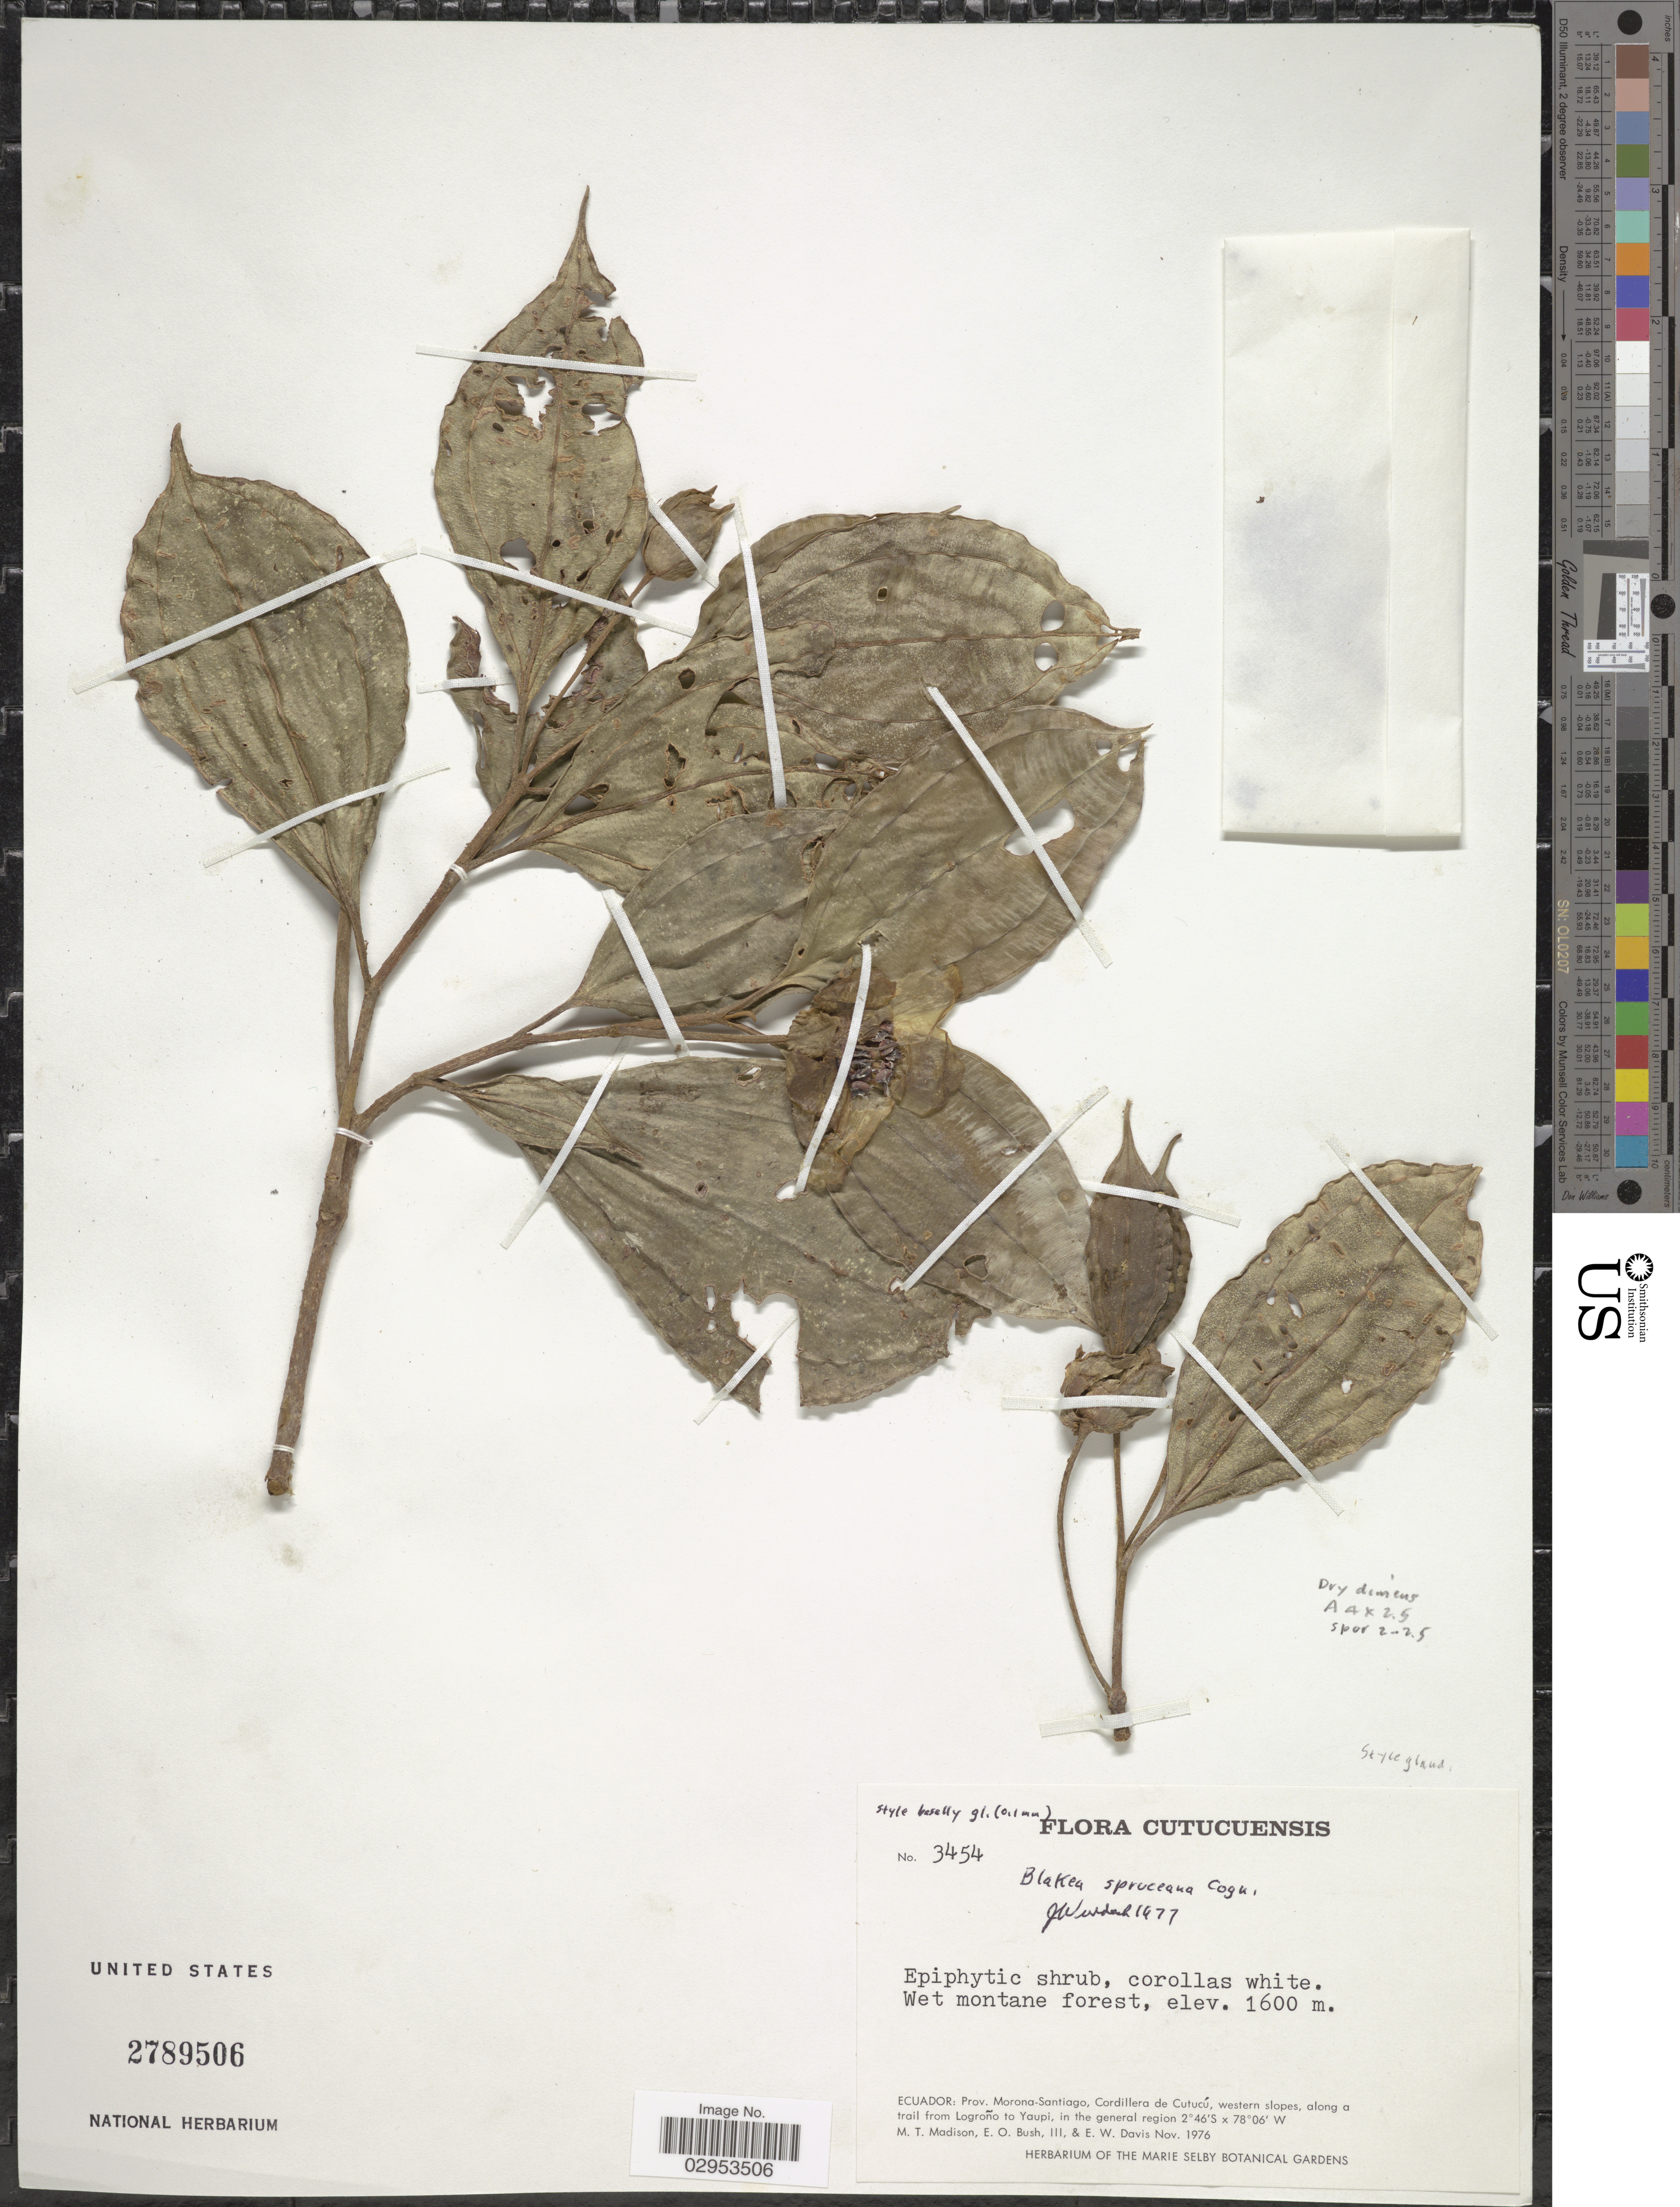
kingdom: Plantae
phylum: Tracheophyta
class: Magnoliopsida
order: Myrtales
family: Melastomataceae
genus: Blakea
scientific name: Blakea spruceana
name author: Cogn.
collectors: M. T. Madison, E. O. Bush & E. W. Davis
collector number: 3454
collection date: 1976-11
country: Ecuador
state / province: Morona-Santiago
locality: Cordillera de Cutucú, western slopes, along a trail from Lagroño to Yaupi, in the general region.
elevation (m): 1600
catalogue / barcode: US 2789506